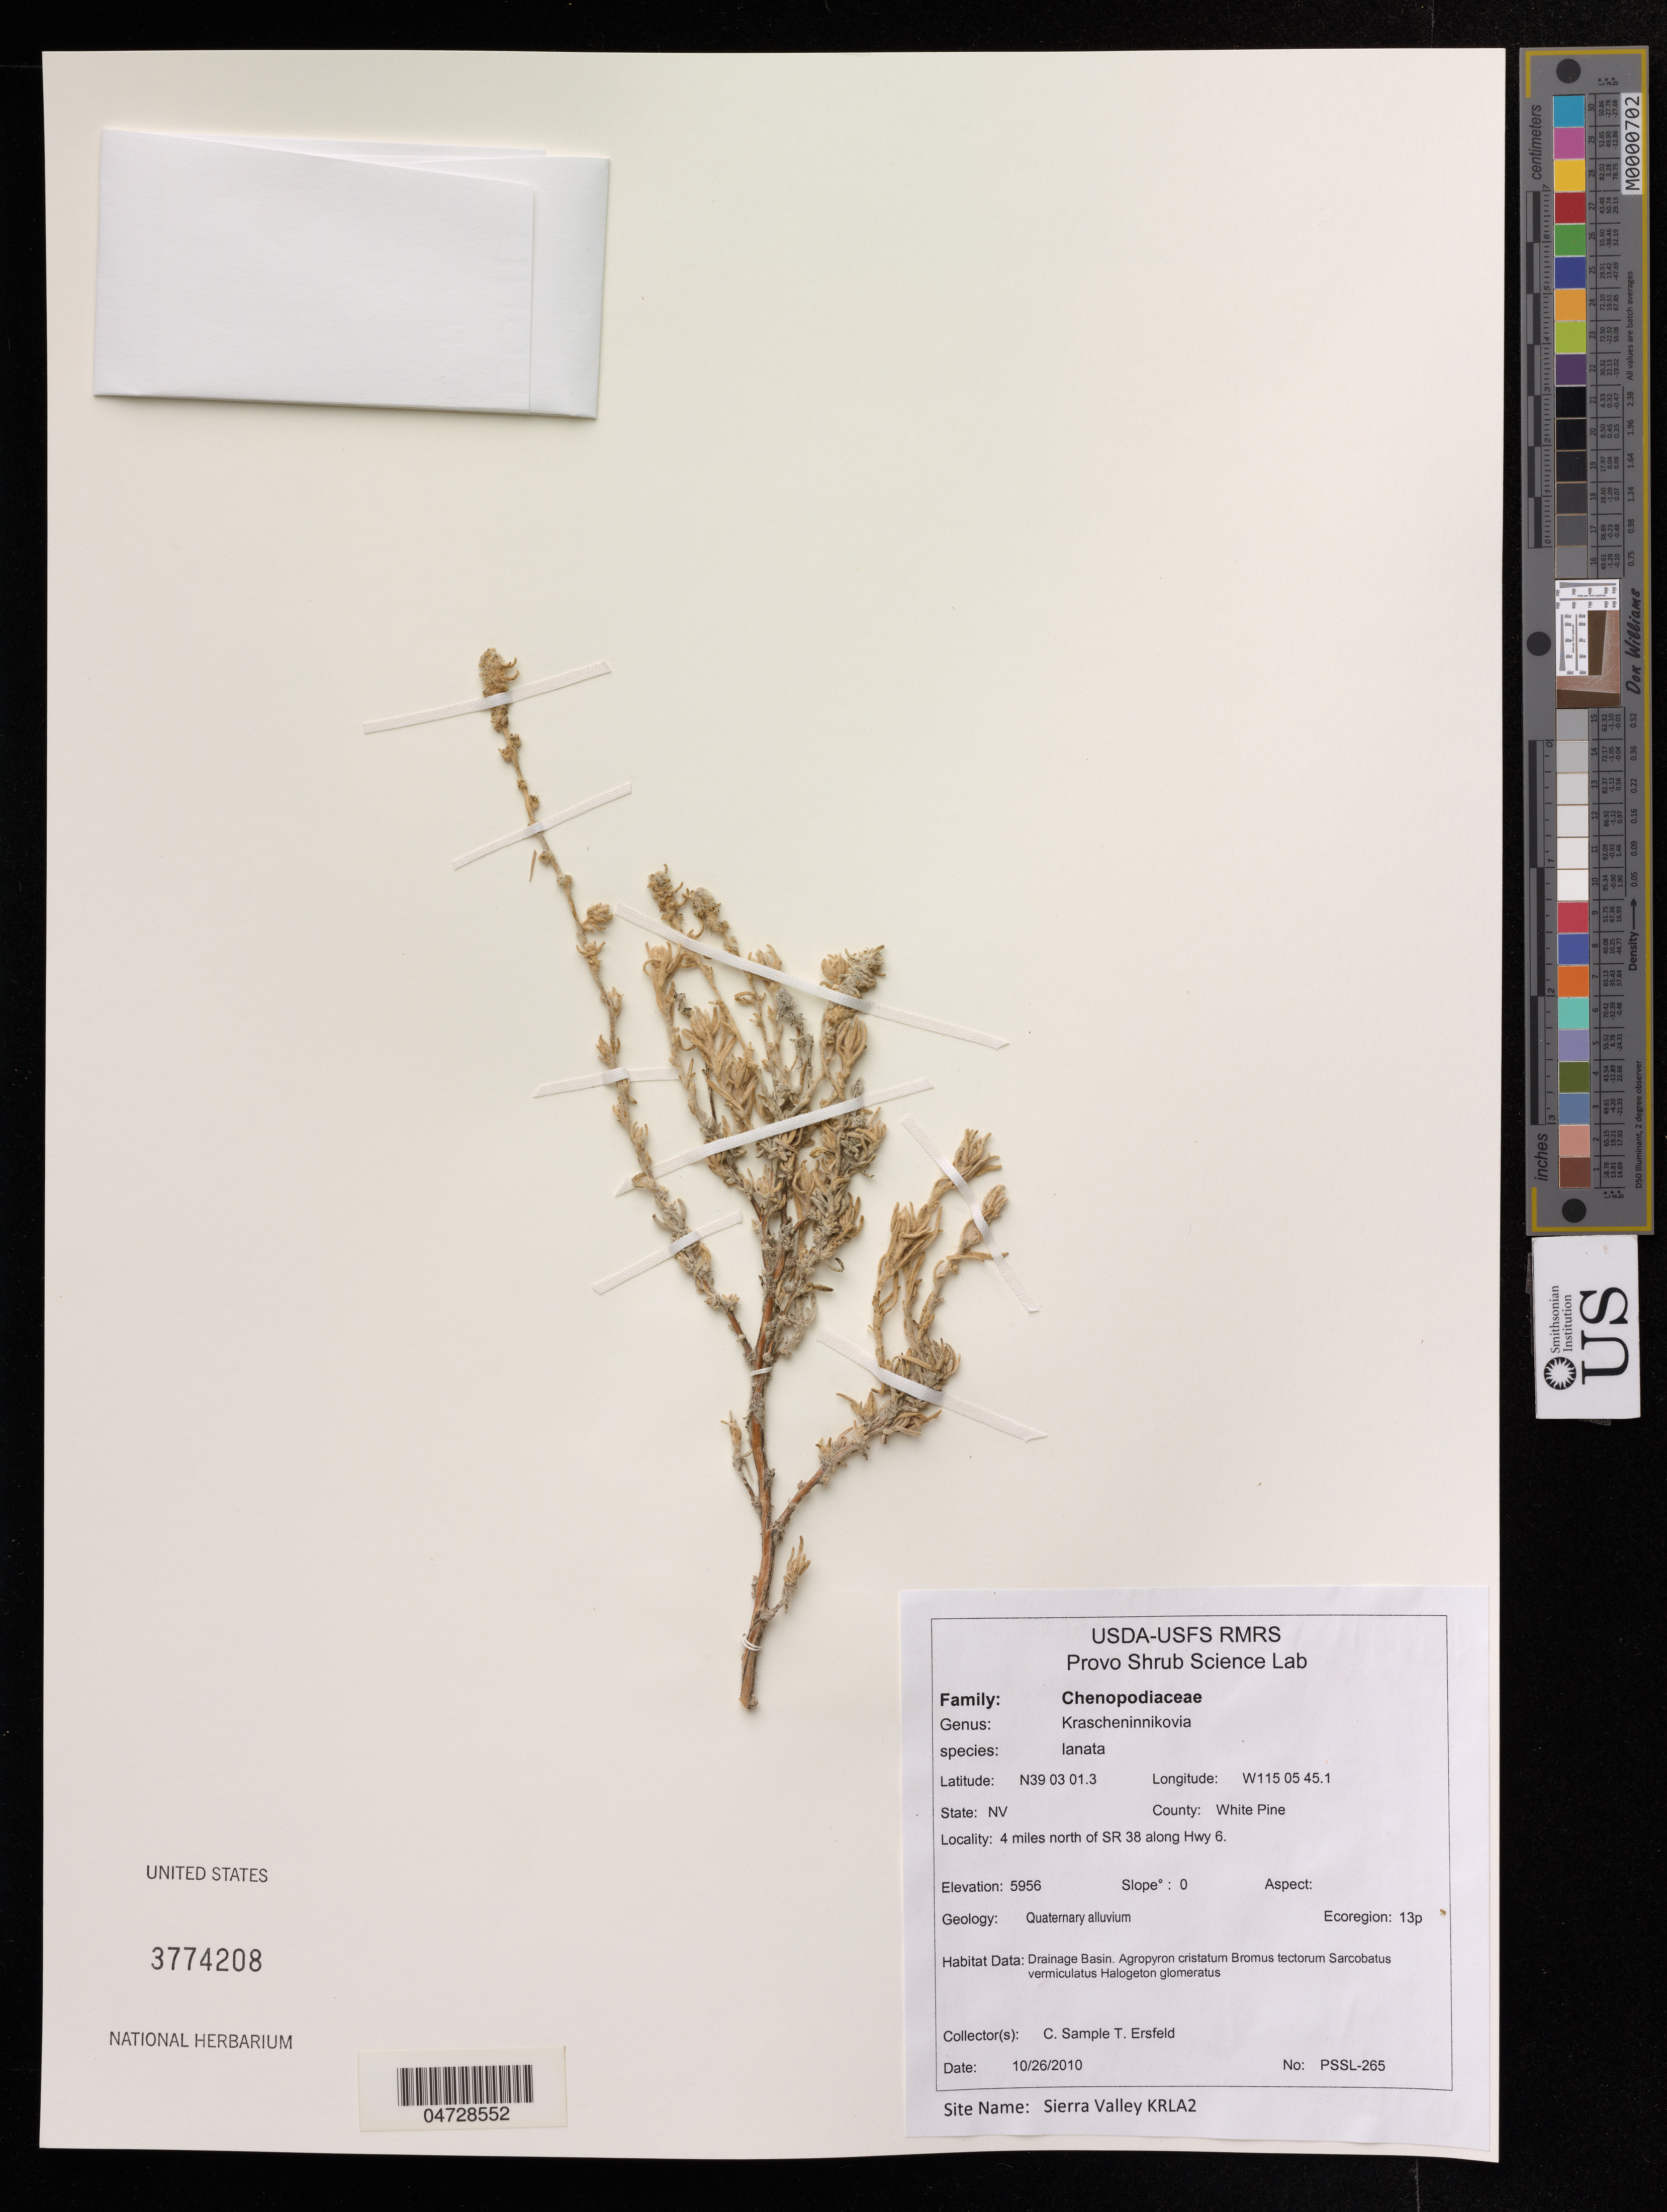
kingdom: Plantae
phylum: Tracheophyta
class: Magnoliopsida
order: Caryophyllales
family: Amaranthaceae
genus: Krascheninnikovia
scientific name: Krascheninnikovia lanata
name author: (Pursh) A. Meeuse & A.Smit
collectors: C. Sample & T. Ersfeld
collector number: PSSL-265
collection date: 2010-10-26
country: United States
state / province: Nevada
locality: White Pine County, 4 miles north of SR 38 along Hwy 6.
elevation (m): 1815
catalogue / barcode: US 3774208